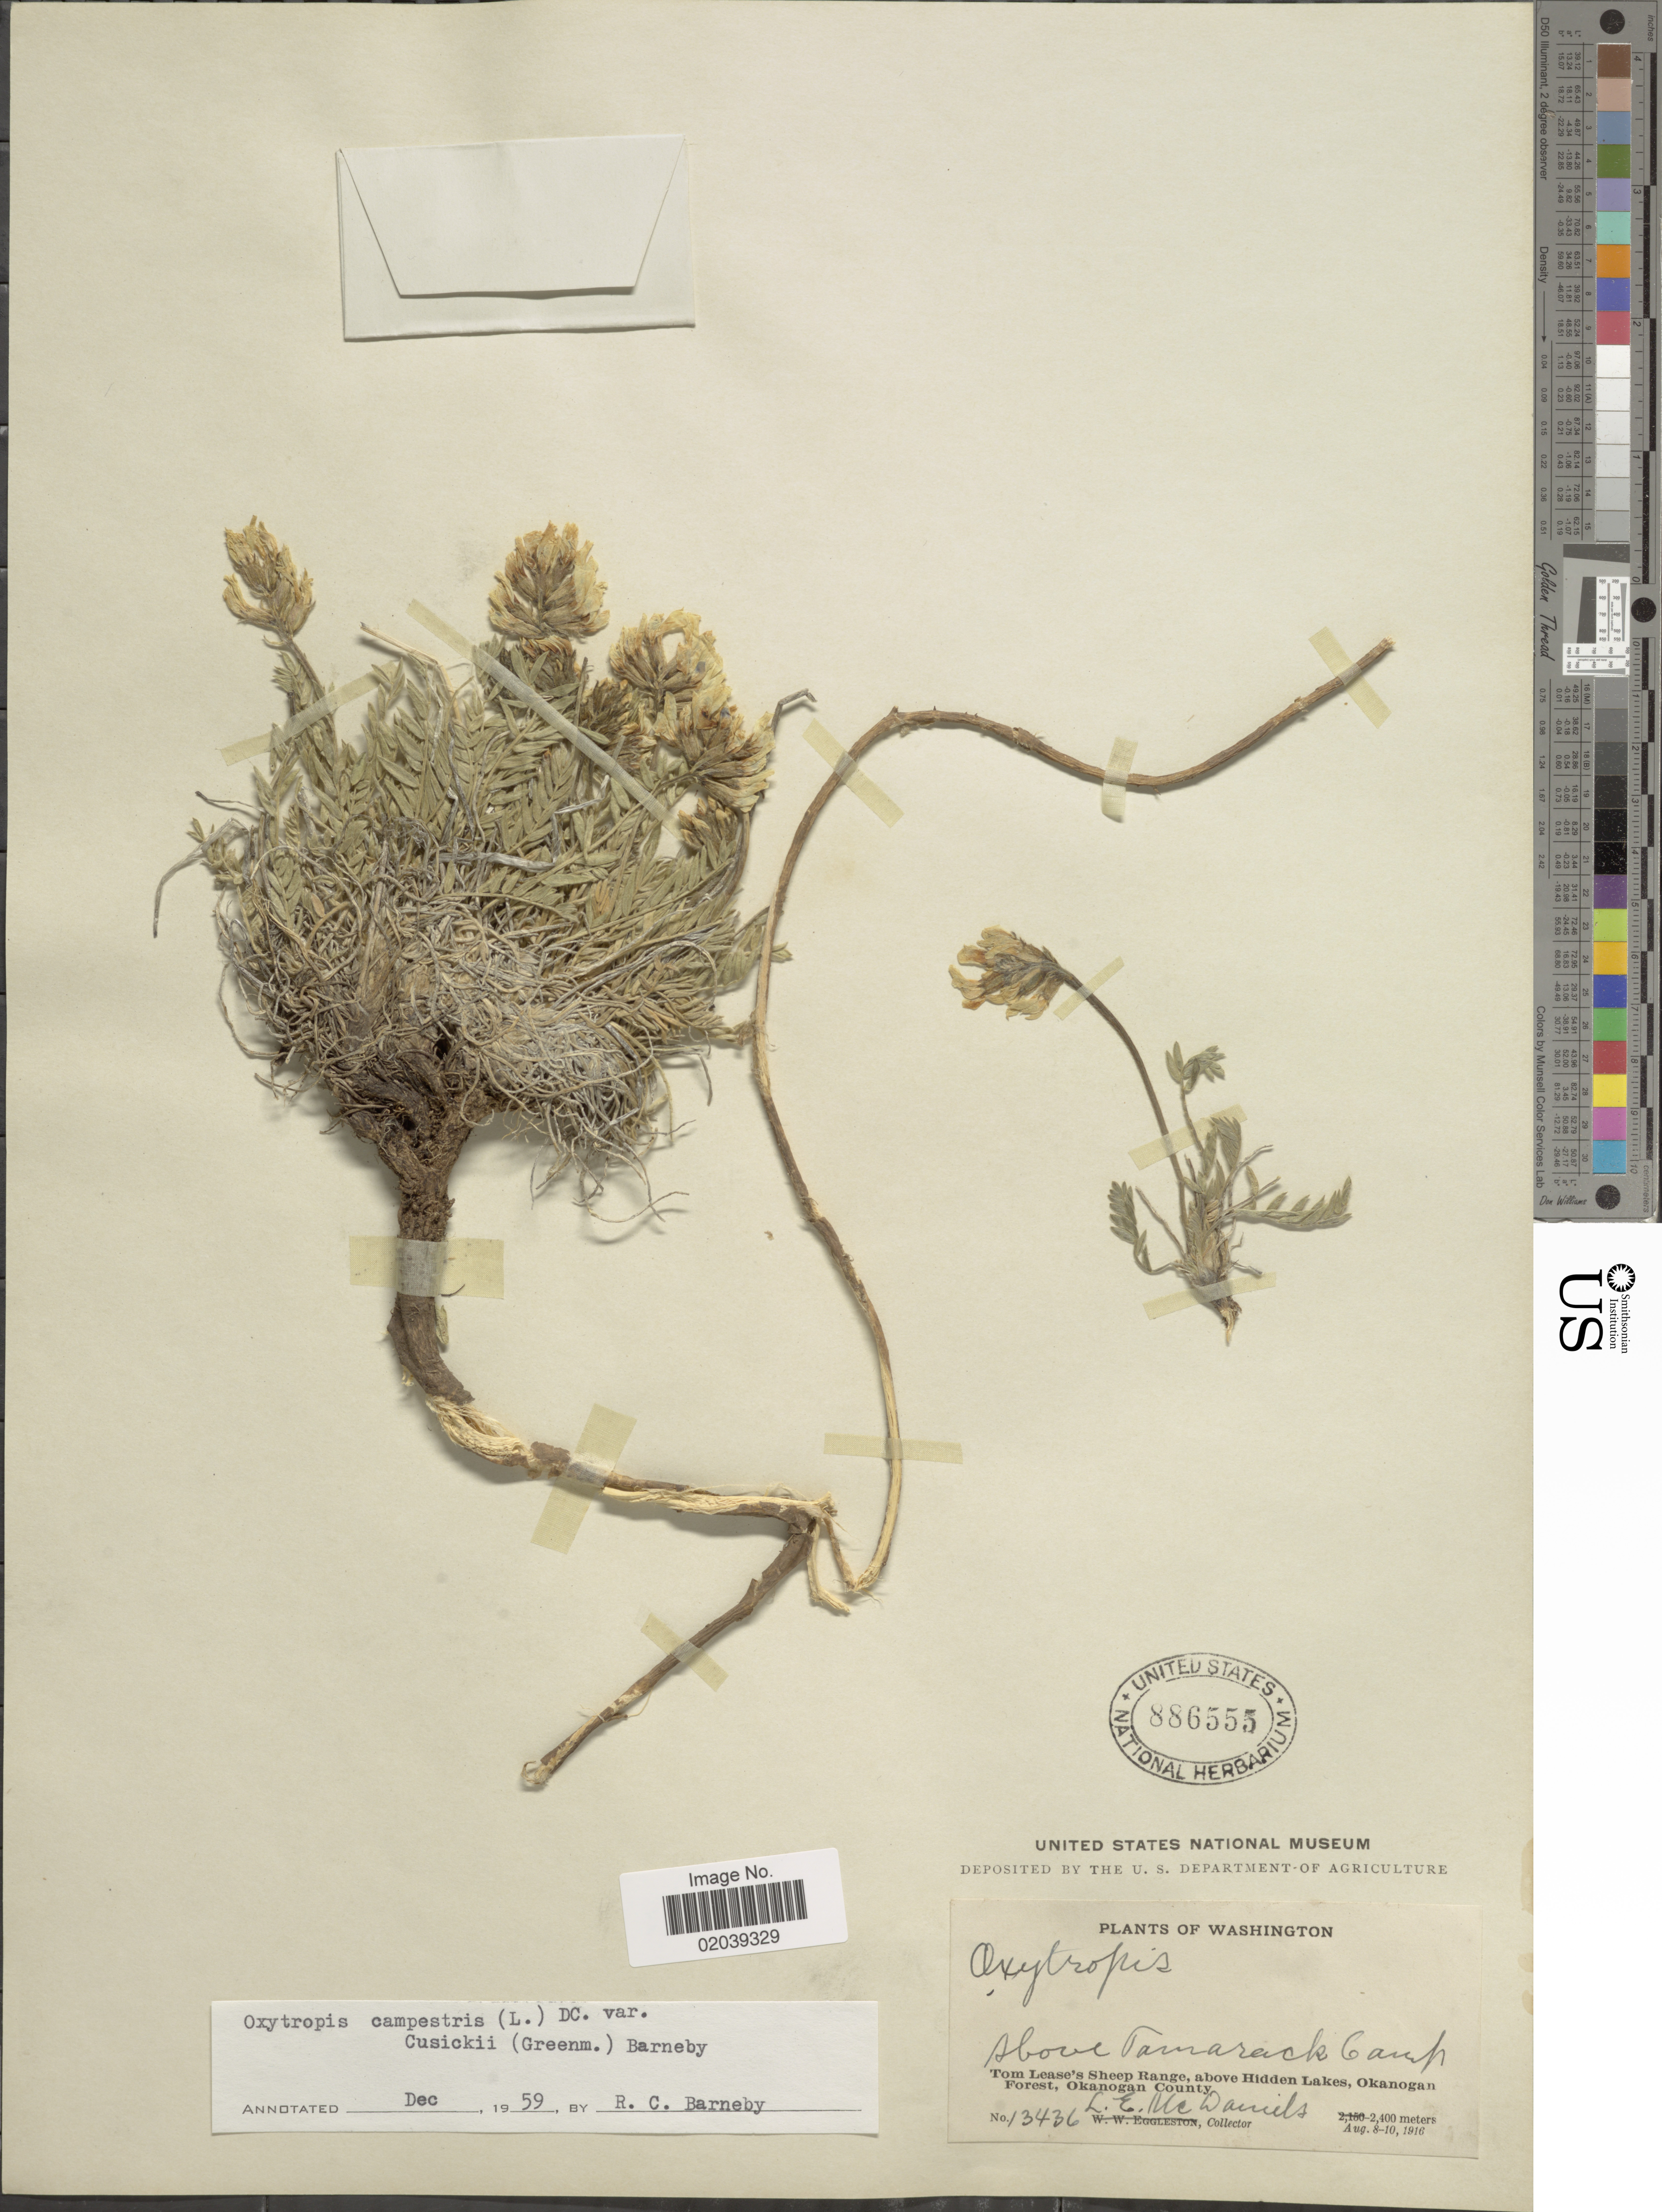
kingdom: Plantae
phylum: Tracheophyta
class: Magnoliopsida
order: Fabales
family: Fabaceae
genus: Oxytropis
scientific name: Oxytropis campestris var. cusickii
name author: (Greenm.) Barneby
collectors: L. McDaniels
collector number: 13436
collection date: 1916-08-08/1916-08-10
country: United States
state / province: Washington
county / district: Okanogan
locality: Above Tamarack Camp. Tom Lease's Sheep Range, above Hidden Lakes, Okanogan Forest, Okanogan County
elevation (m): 2400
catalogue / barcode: US 886555